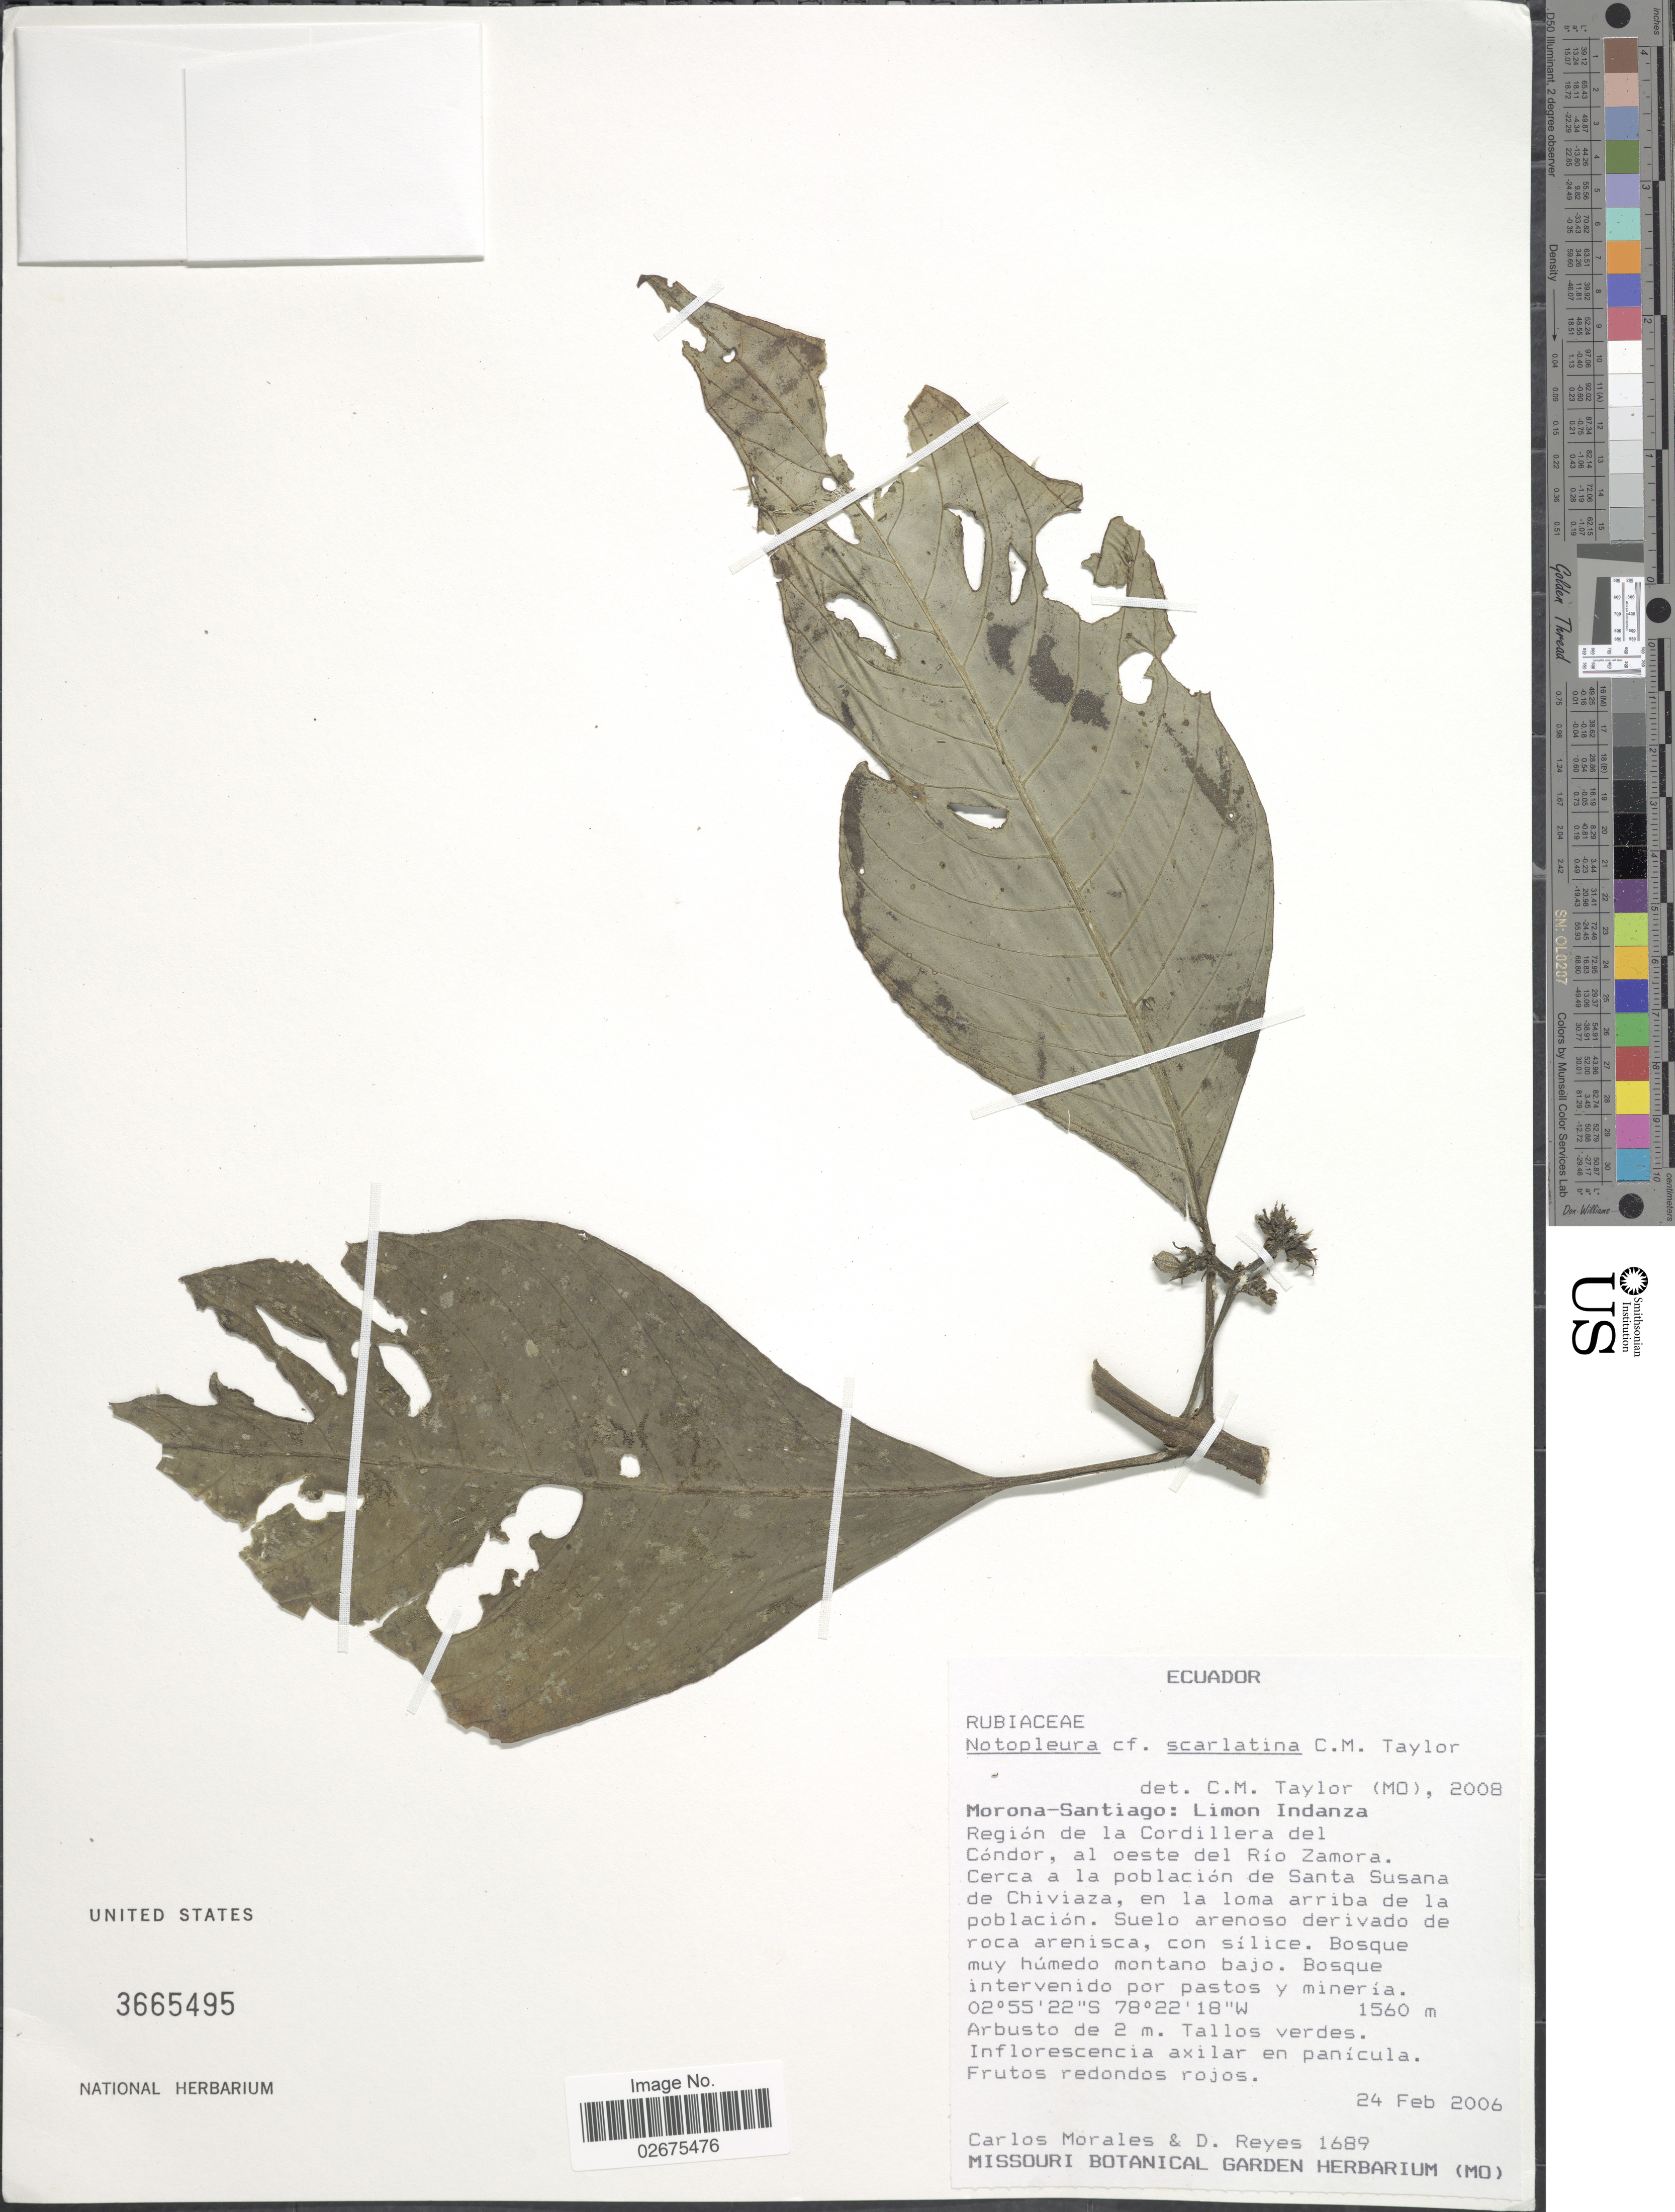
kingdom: Plantae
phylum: Tracheophyta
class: Magnoliopsida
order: Gentianales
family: Rubiaceae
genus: Notopleura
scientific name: Notopleura scarlatina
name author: C.M. Taylor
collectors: C. Morales & D. Reyes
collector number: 1689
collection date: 2006-02-24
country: Ecuador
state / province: Morona-Santiago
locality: Limon Indanza. Region de la Cordillera del Condor, al oeste del Rio Zamora. Cerca à la poblacion de Santa Susana de Chiviaza, en la loma arriba de la poblacion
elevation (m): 1560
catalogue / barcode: US 3665495